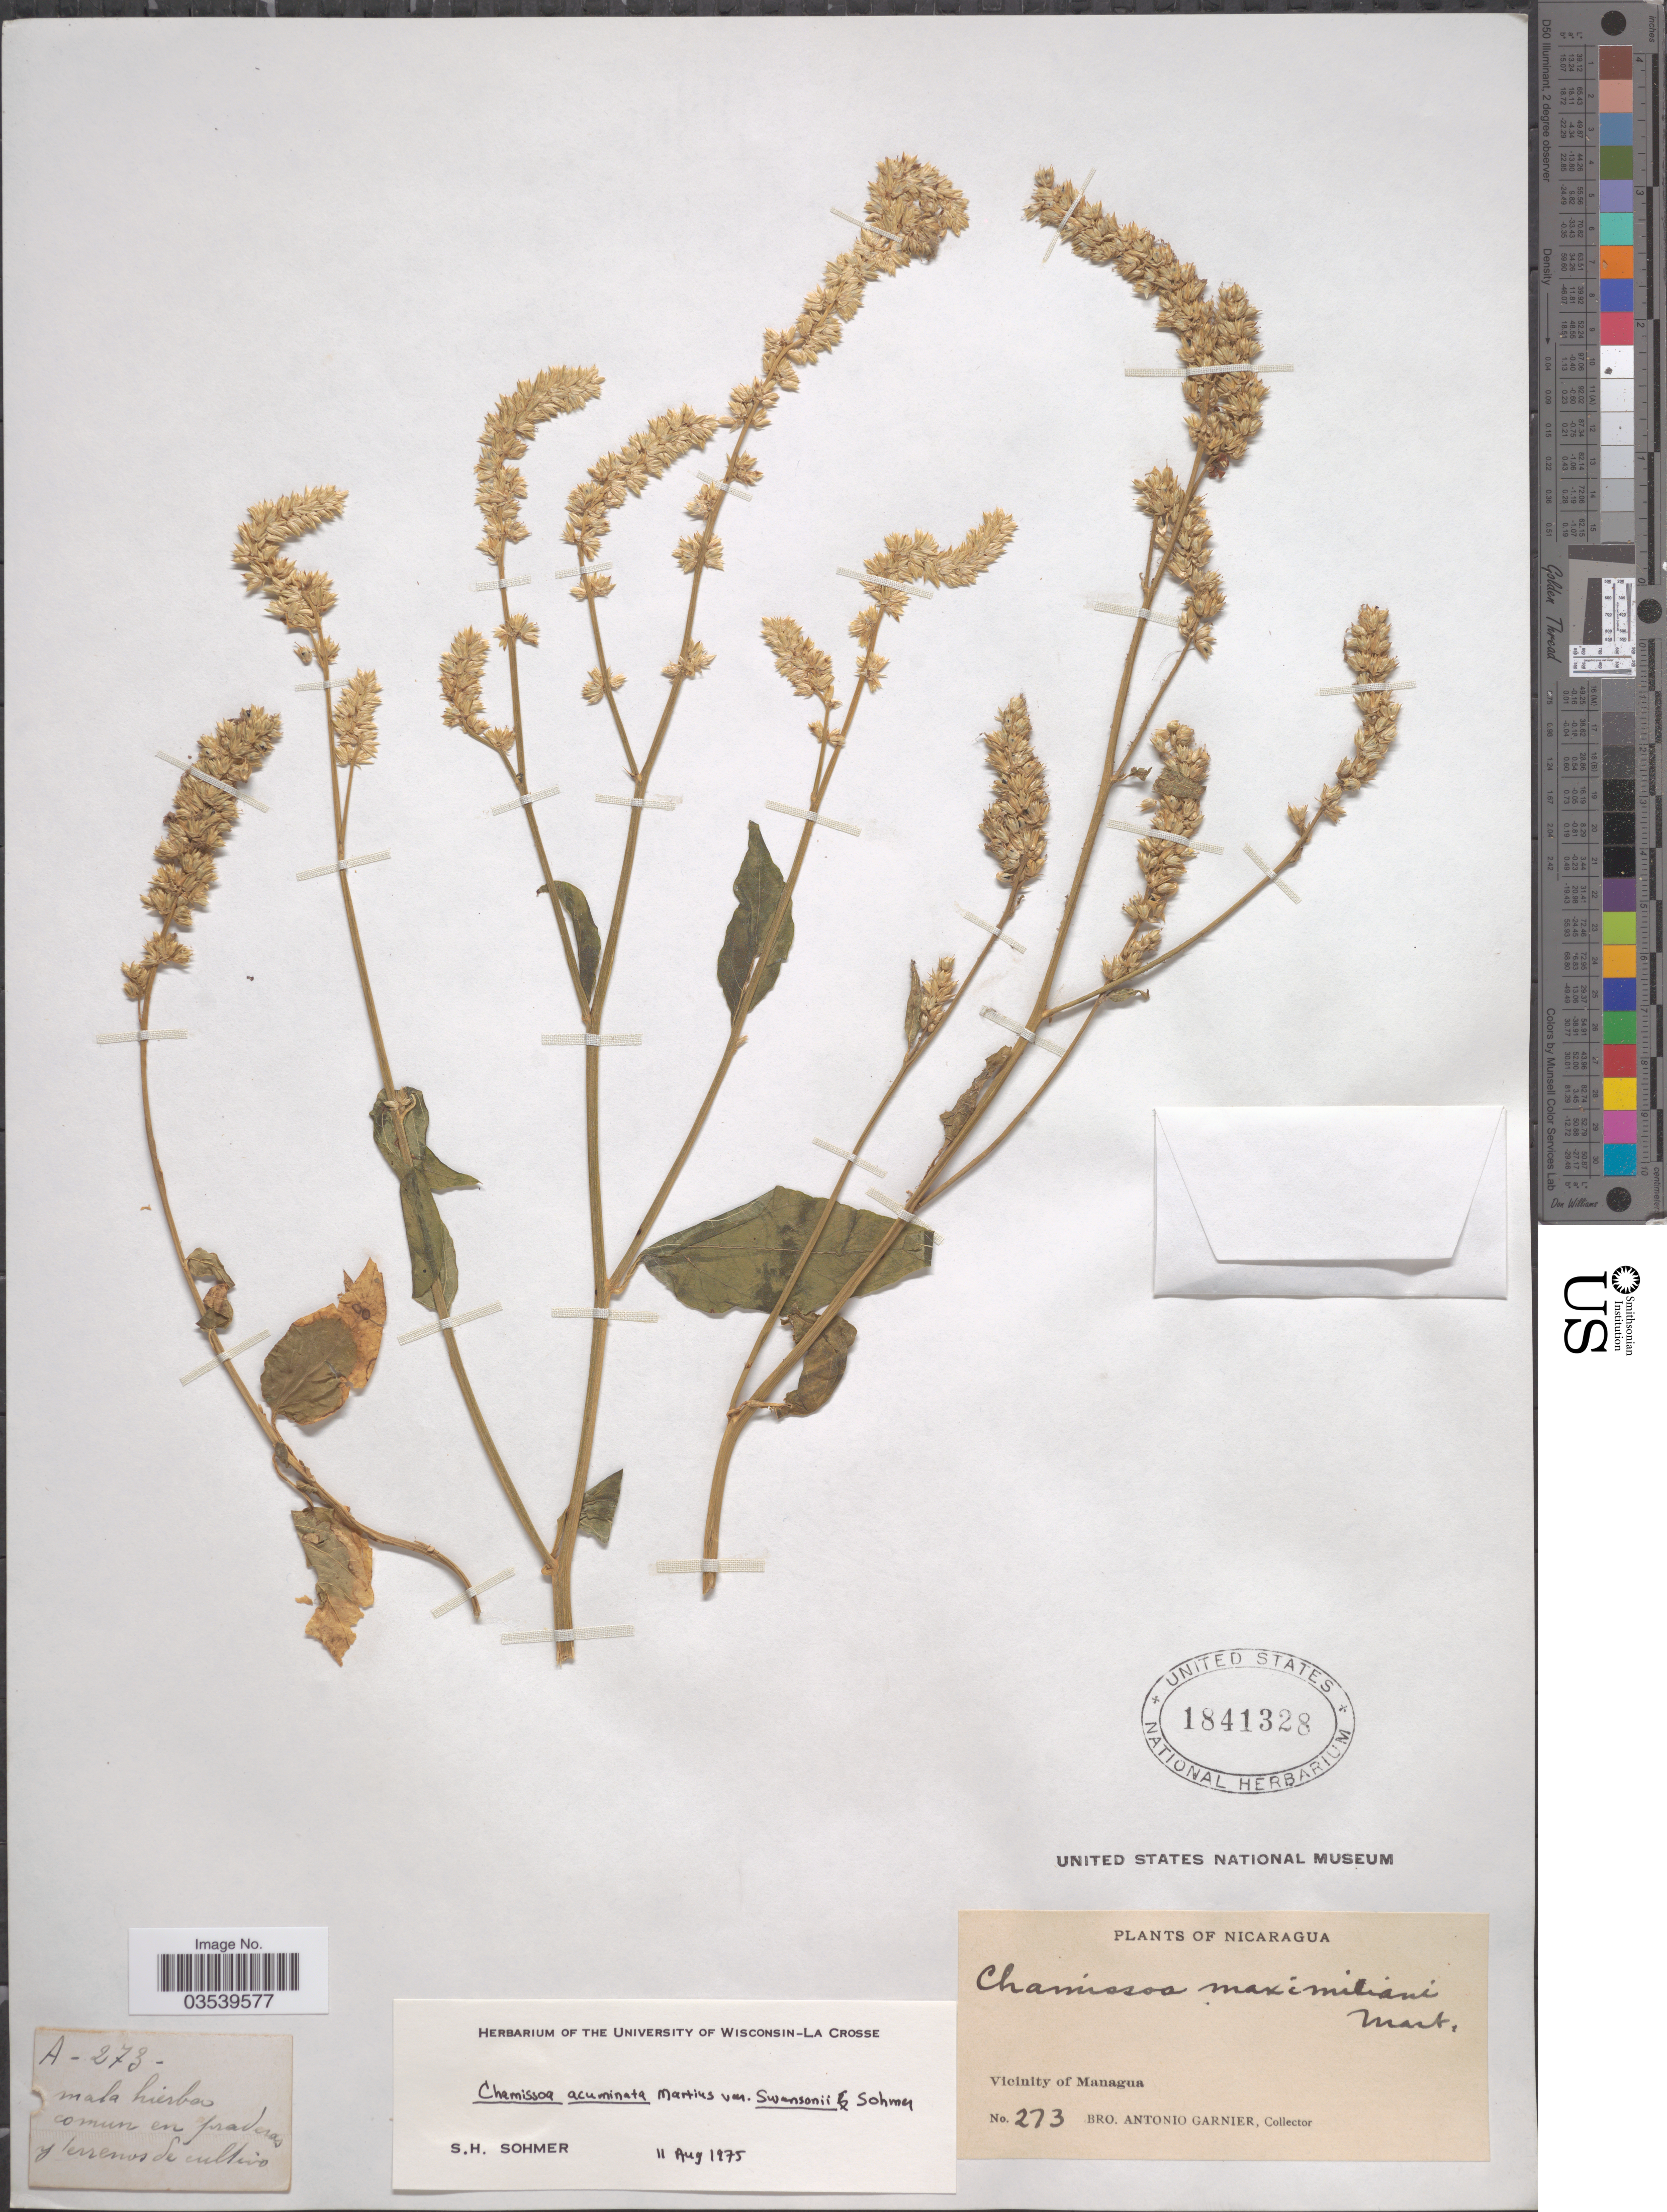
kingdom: Plantae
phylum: Tracheophyta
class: Magnoliopsida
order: Caryophyllales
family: Amaranthaceae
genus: Chamissoa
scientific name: Chamissoa acuminata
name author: Mart.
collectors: Bro. A. Garnier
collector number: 273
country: Nicaragua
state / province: Managua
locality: Vicinity of Managua.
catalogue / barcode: US 1841328